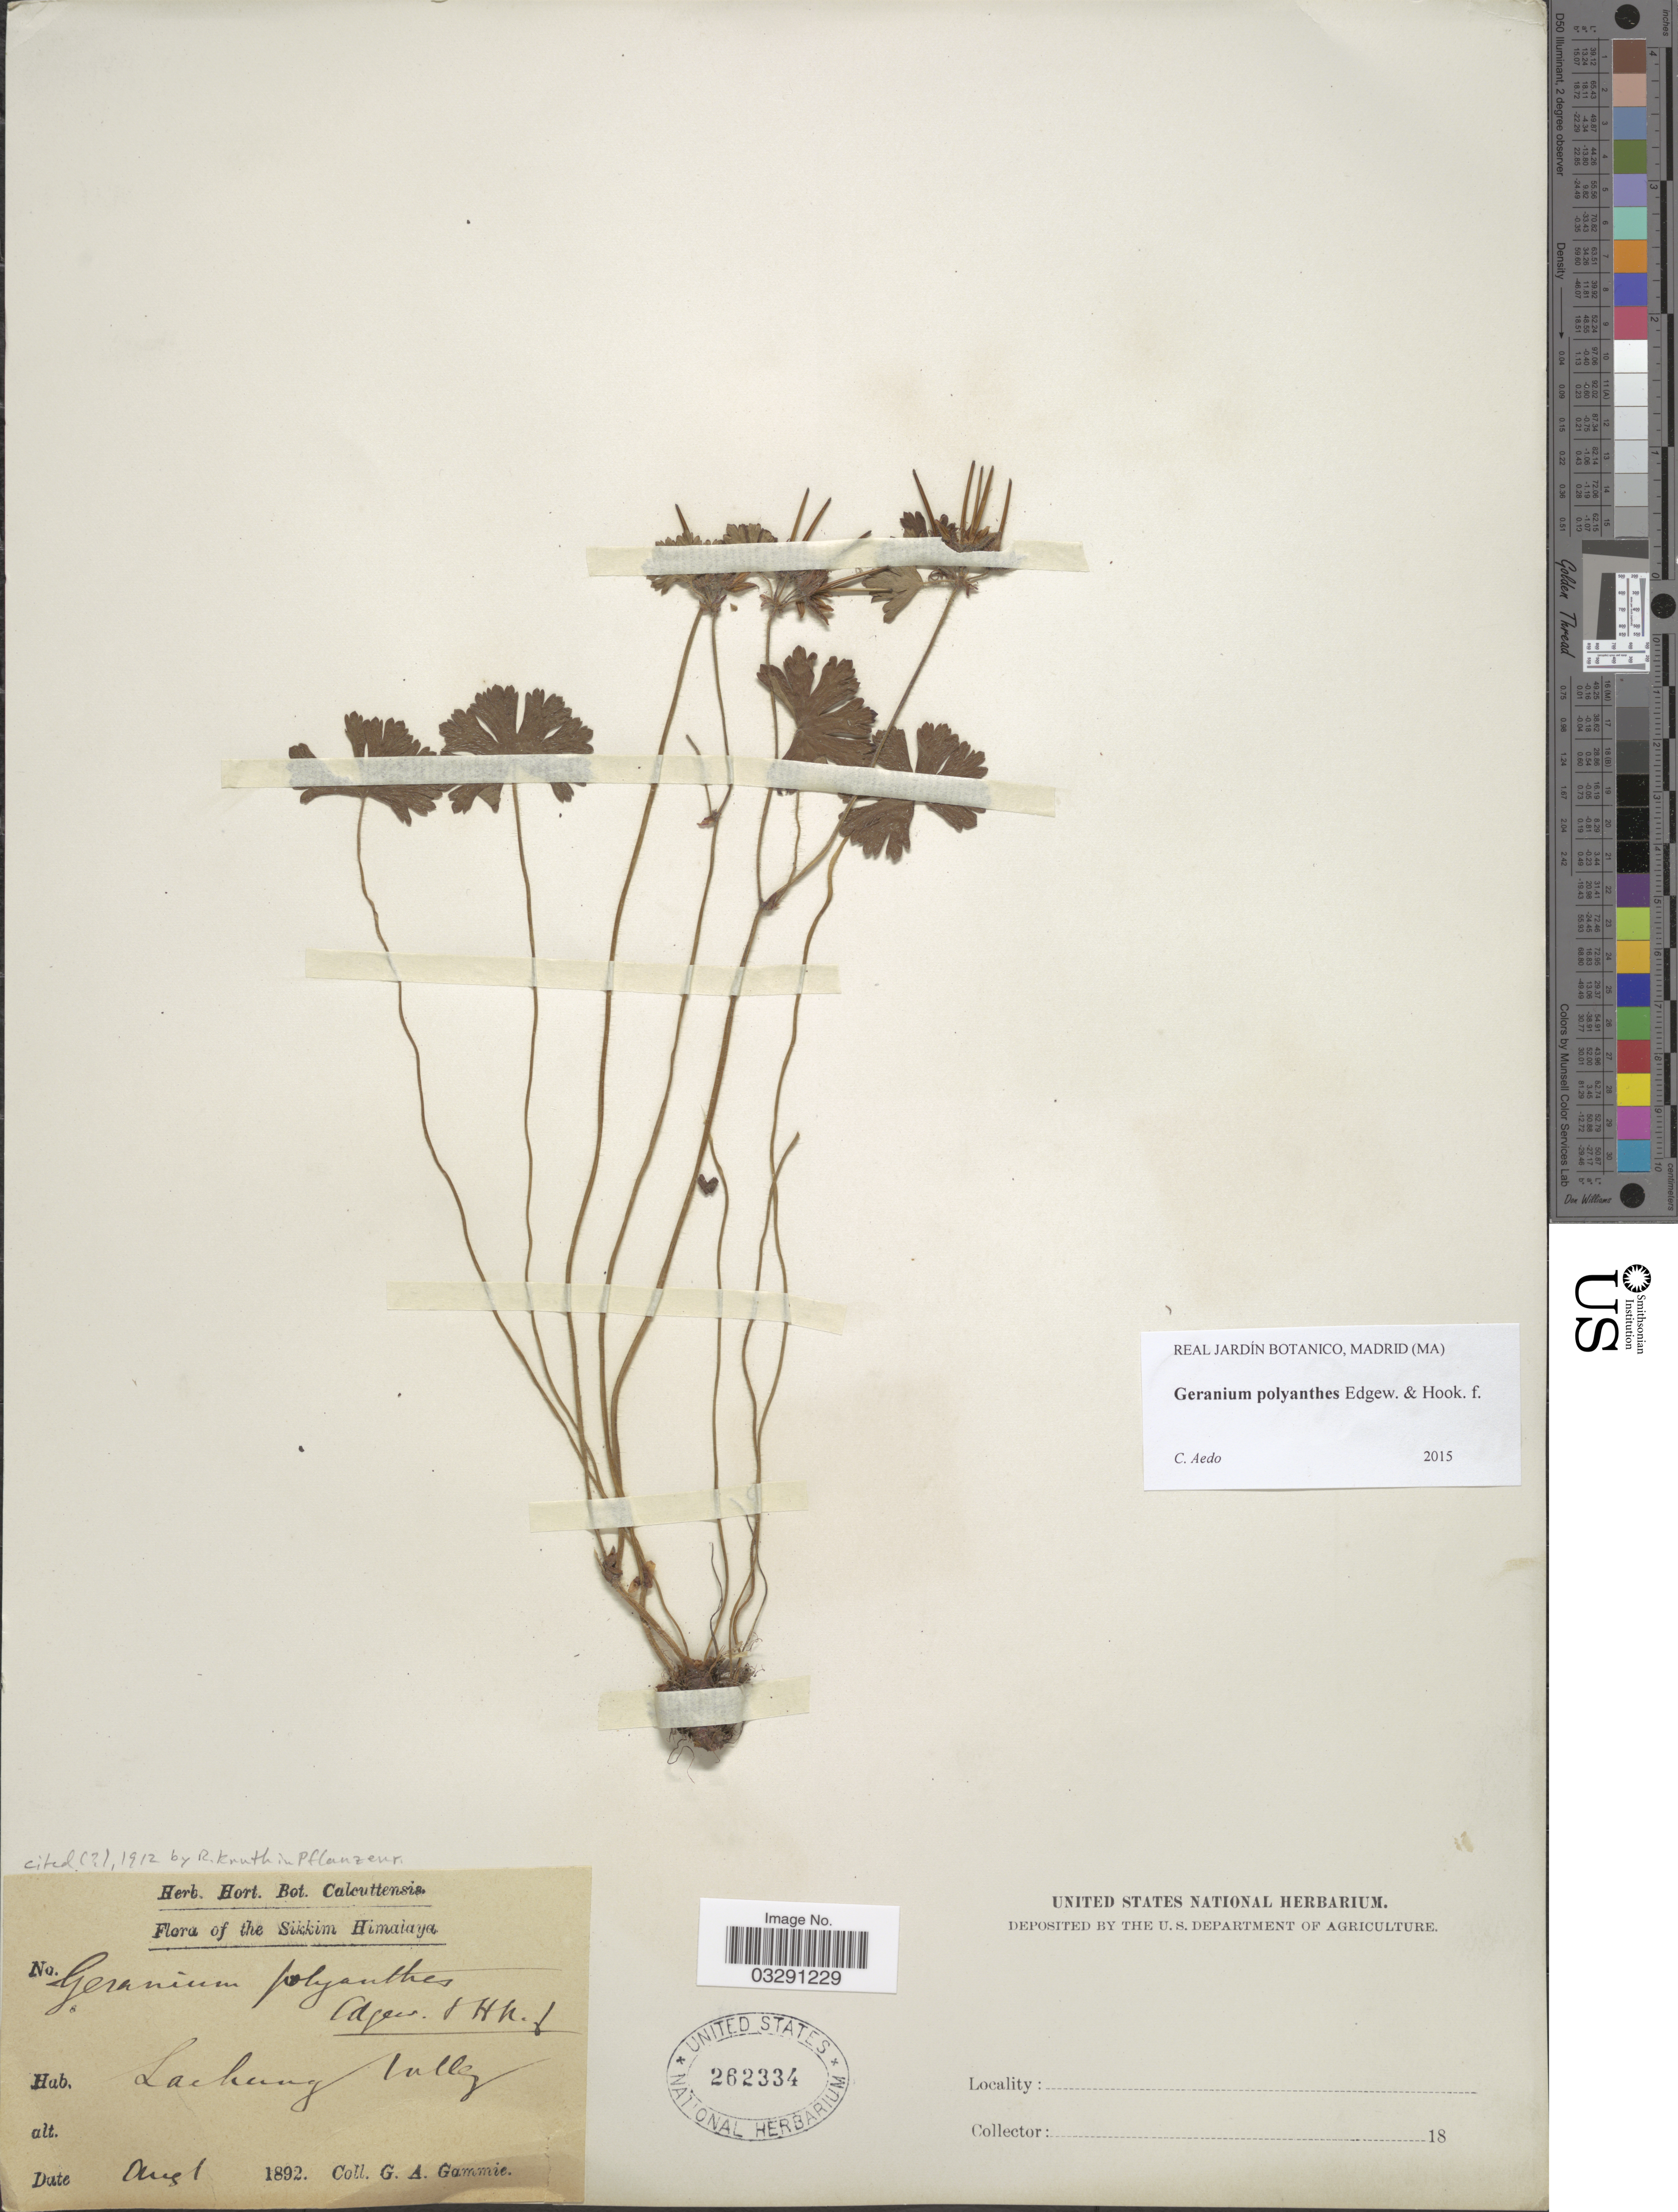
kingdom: Plantae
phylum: Tracheophyta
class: Magnoliopsida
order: Geraniales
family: Geraniaceae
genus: Geranium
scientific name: Geranium polyanthes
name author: Edgew. & Hook. f.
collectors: G. Gammie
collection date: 1892-08-01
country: India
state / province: Sikkim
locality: The Sikkim Himalaya, Lachung Valley.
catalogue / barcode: US 262334